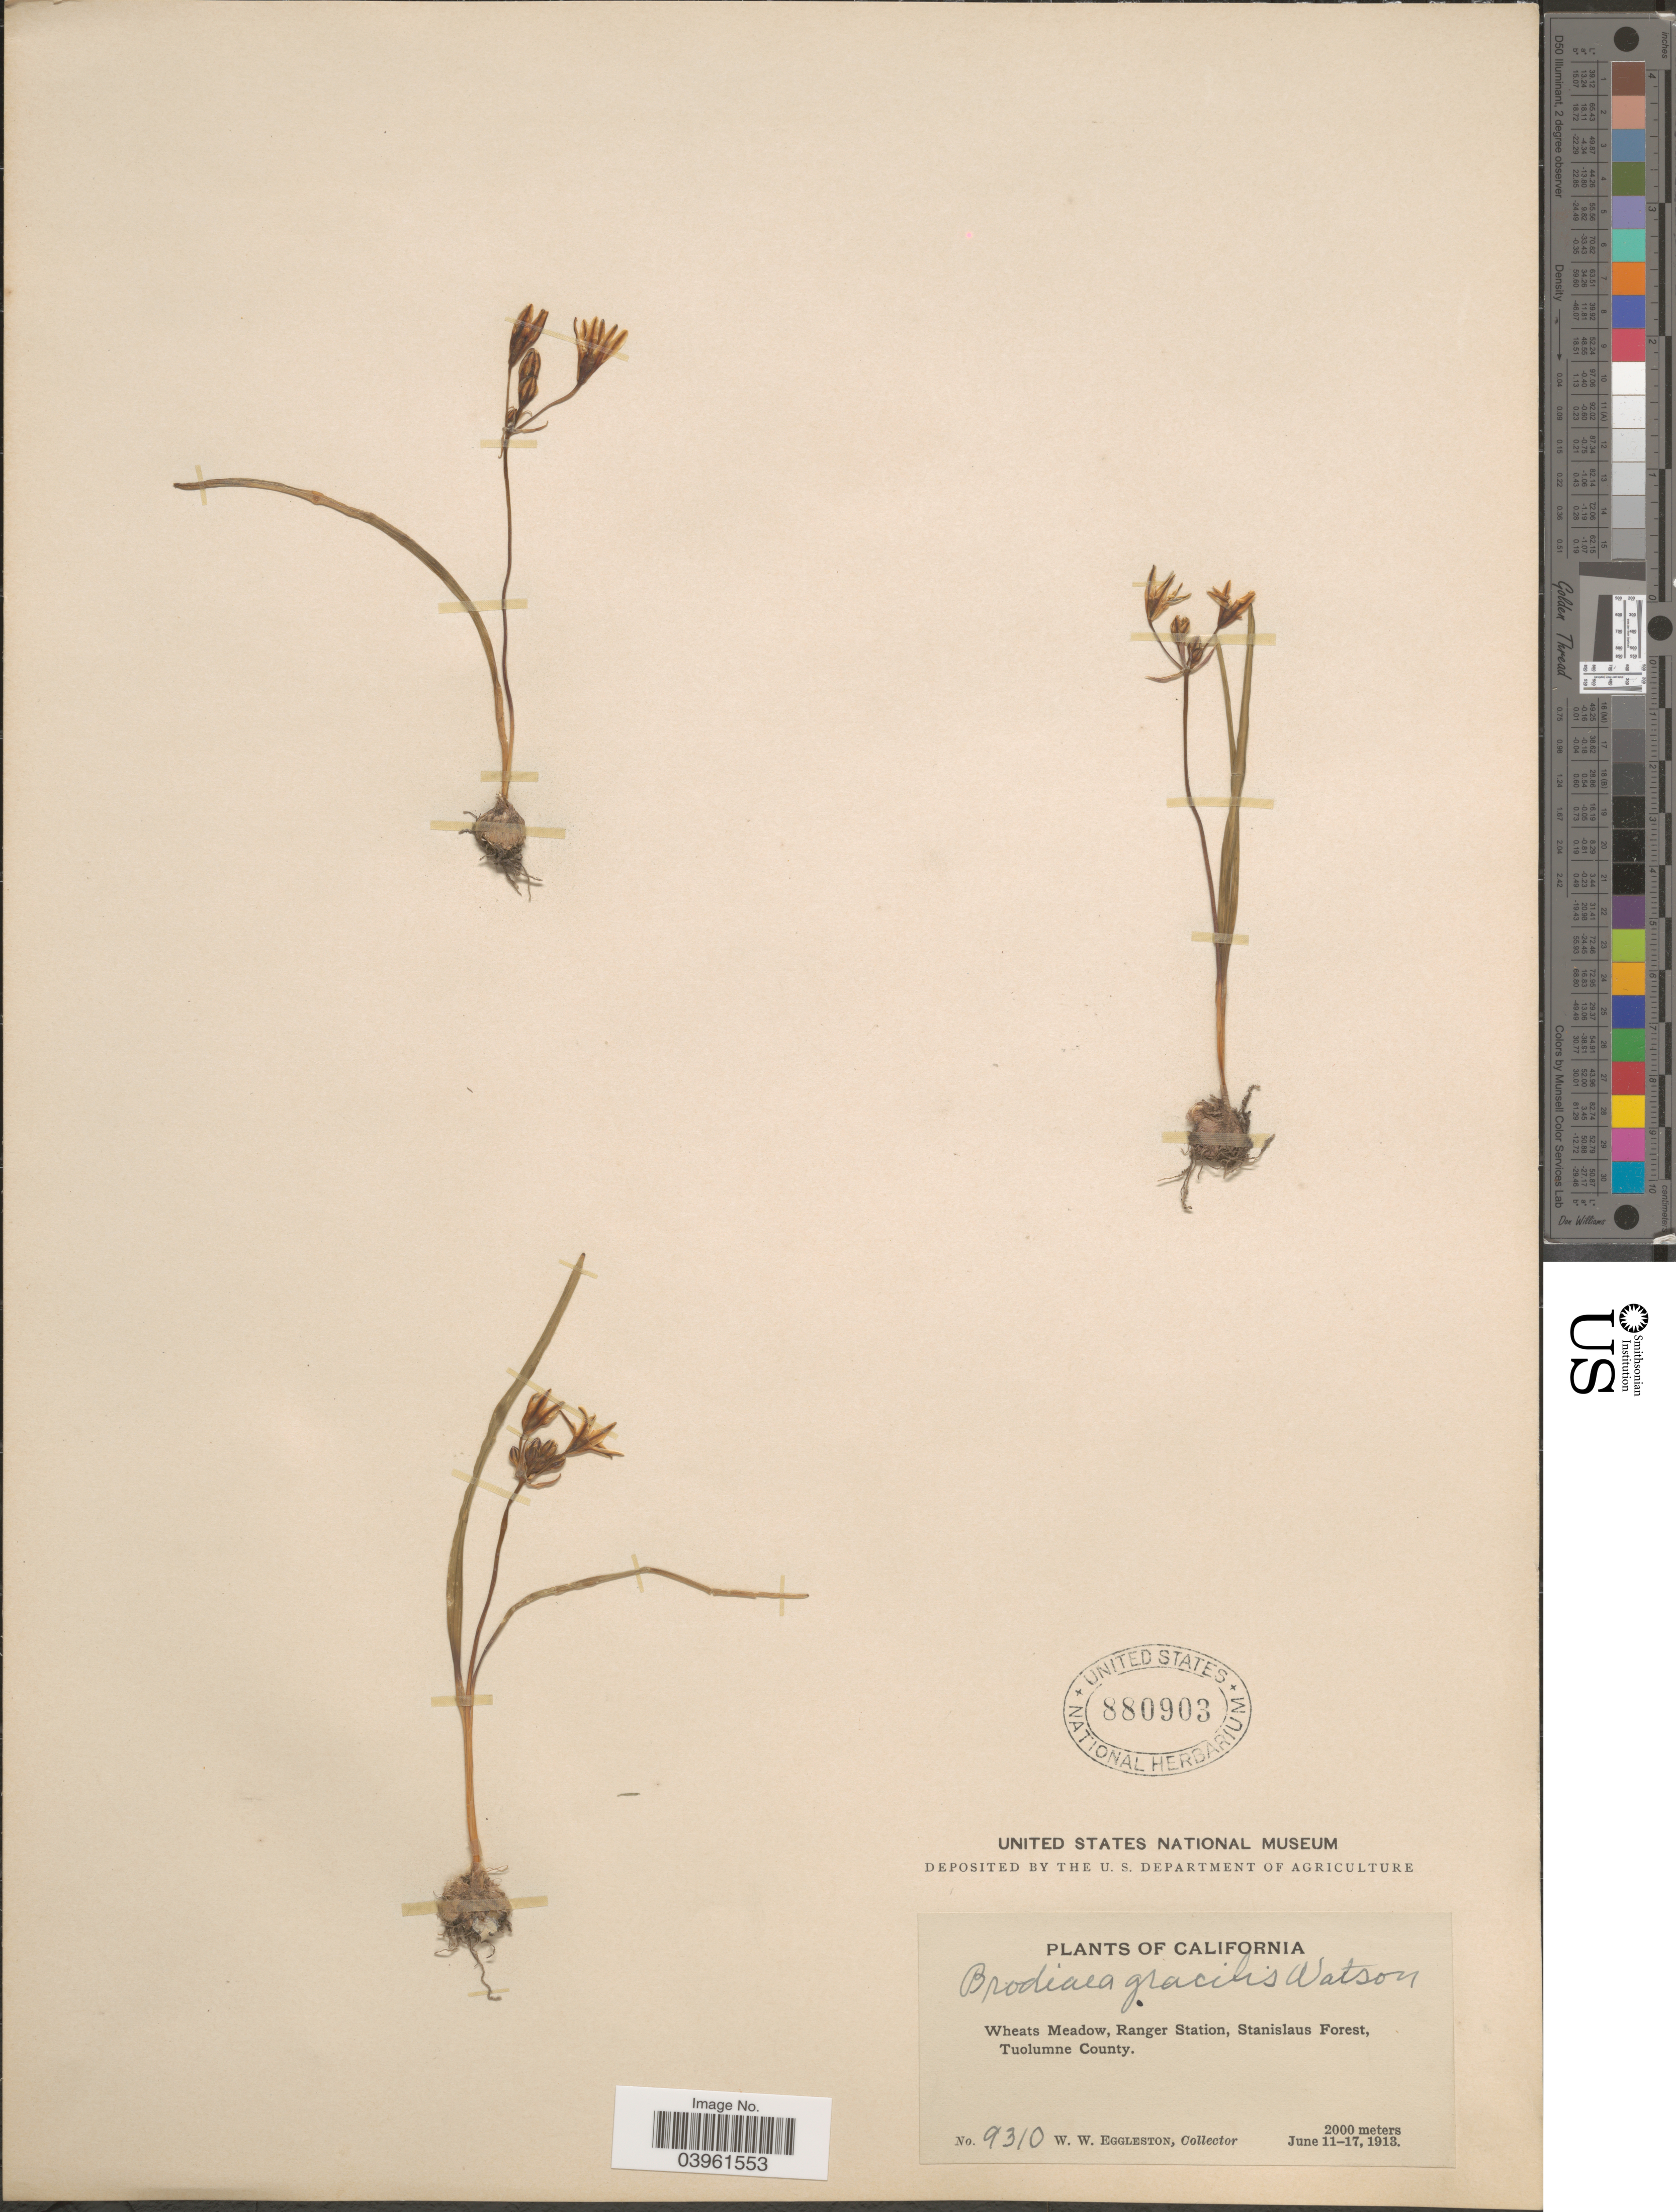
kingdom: Plantae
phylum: Tracheophyta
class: Liliopsida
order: Asparagales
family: Asparagaceae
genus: Triteleia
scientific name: Triteleia montana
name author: Hoover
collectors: W. W. Eggleston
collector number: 9310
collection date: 1913-06-11/1913-06-17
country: United States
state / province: California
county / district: Tuolumne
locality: Wheats Meadow, Ranger Station, Stanislaus Forest, Tuolumne County.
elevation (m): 2000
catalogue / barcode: US 880903